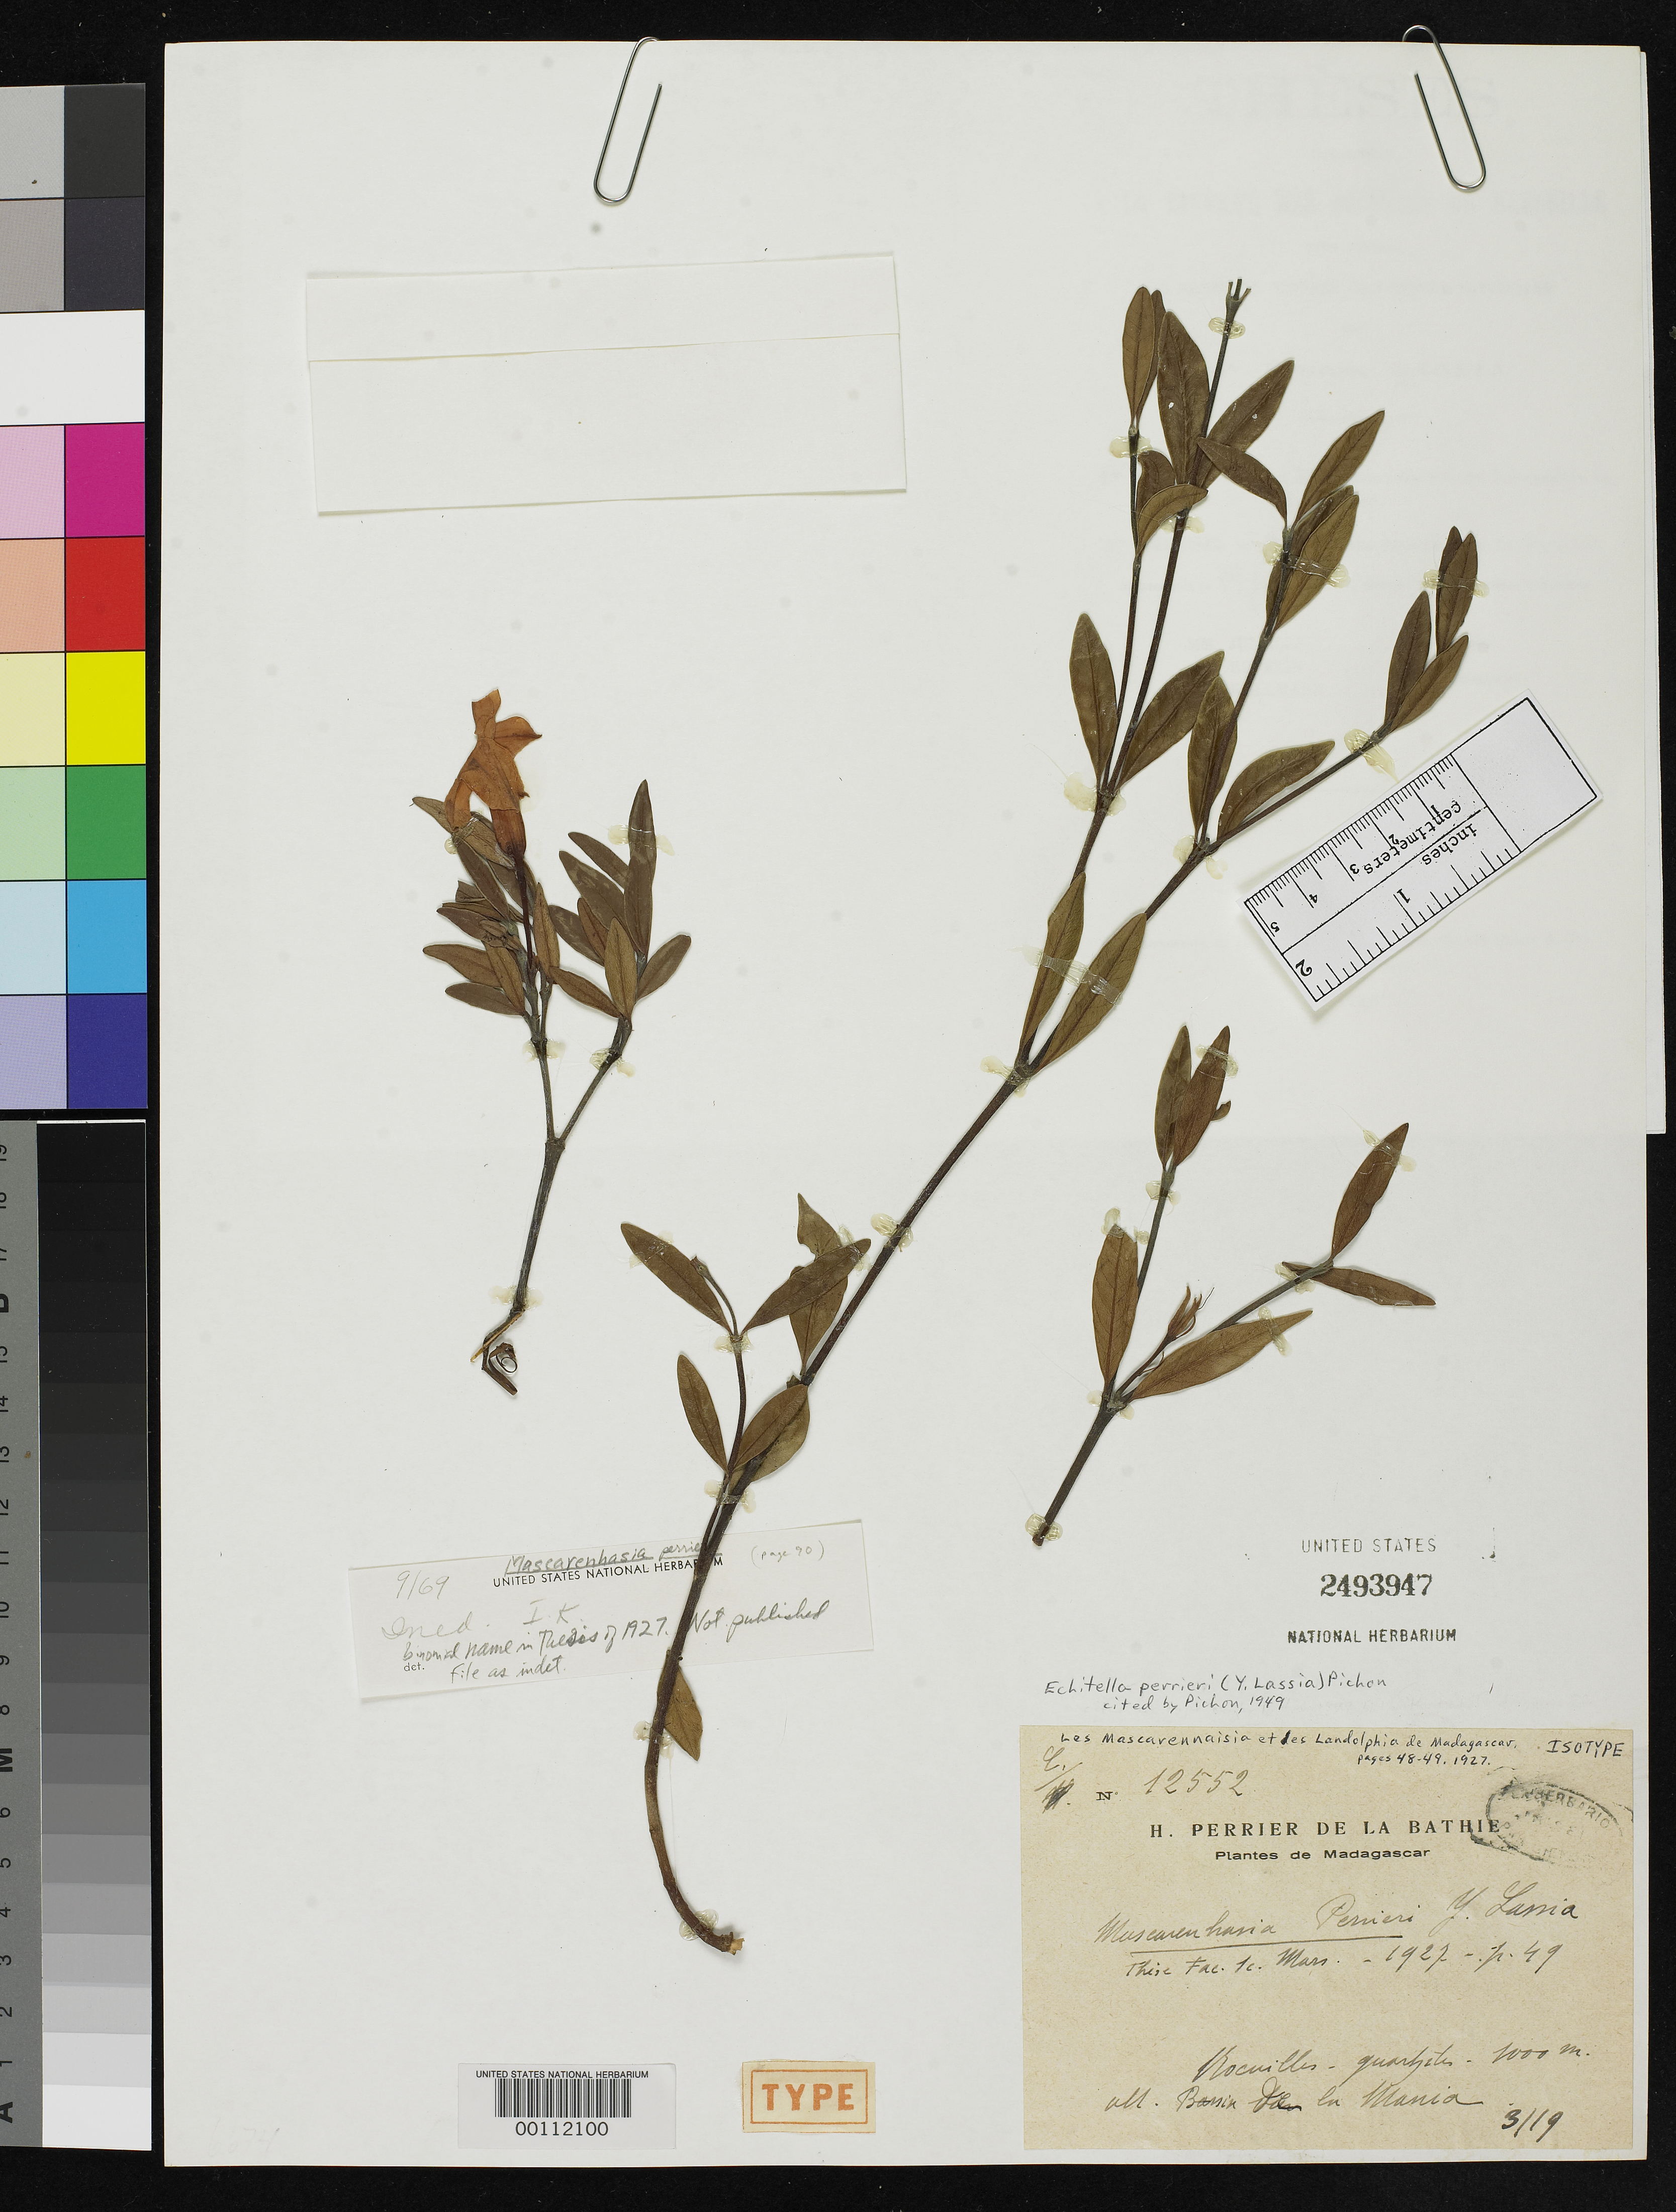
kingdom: Plantae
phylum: Tracheophyta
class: Magnoliopsida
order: Gentianales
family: Apocynaceae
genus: Mascarenhasia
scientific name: Mascarenhasia perrieri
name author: Lassia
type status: Isotype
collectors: H. Perrier de la Bâthie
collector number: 12552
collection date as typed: Mar 1919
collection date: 1919-03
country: Madagascar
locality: Mania.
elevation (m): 1000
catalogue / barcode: US 2493947